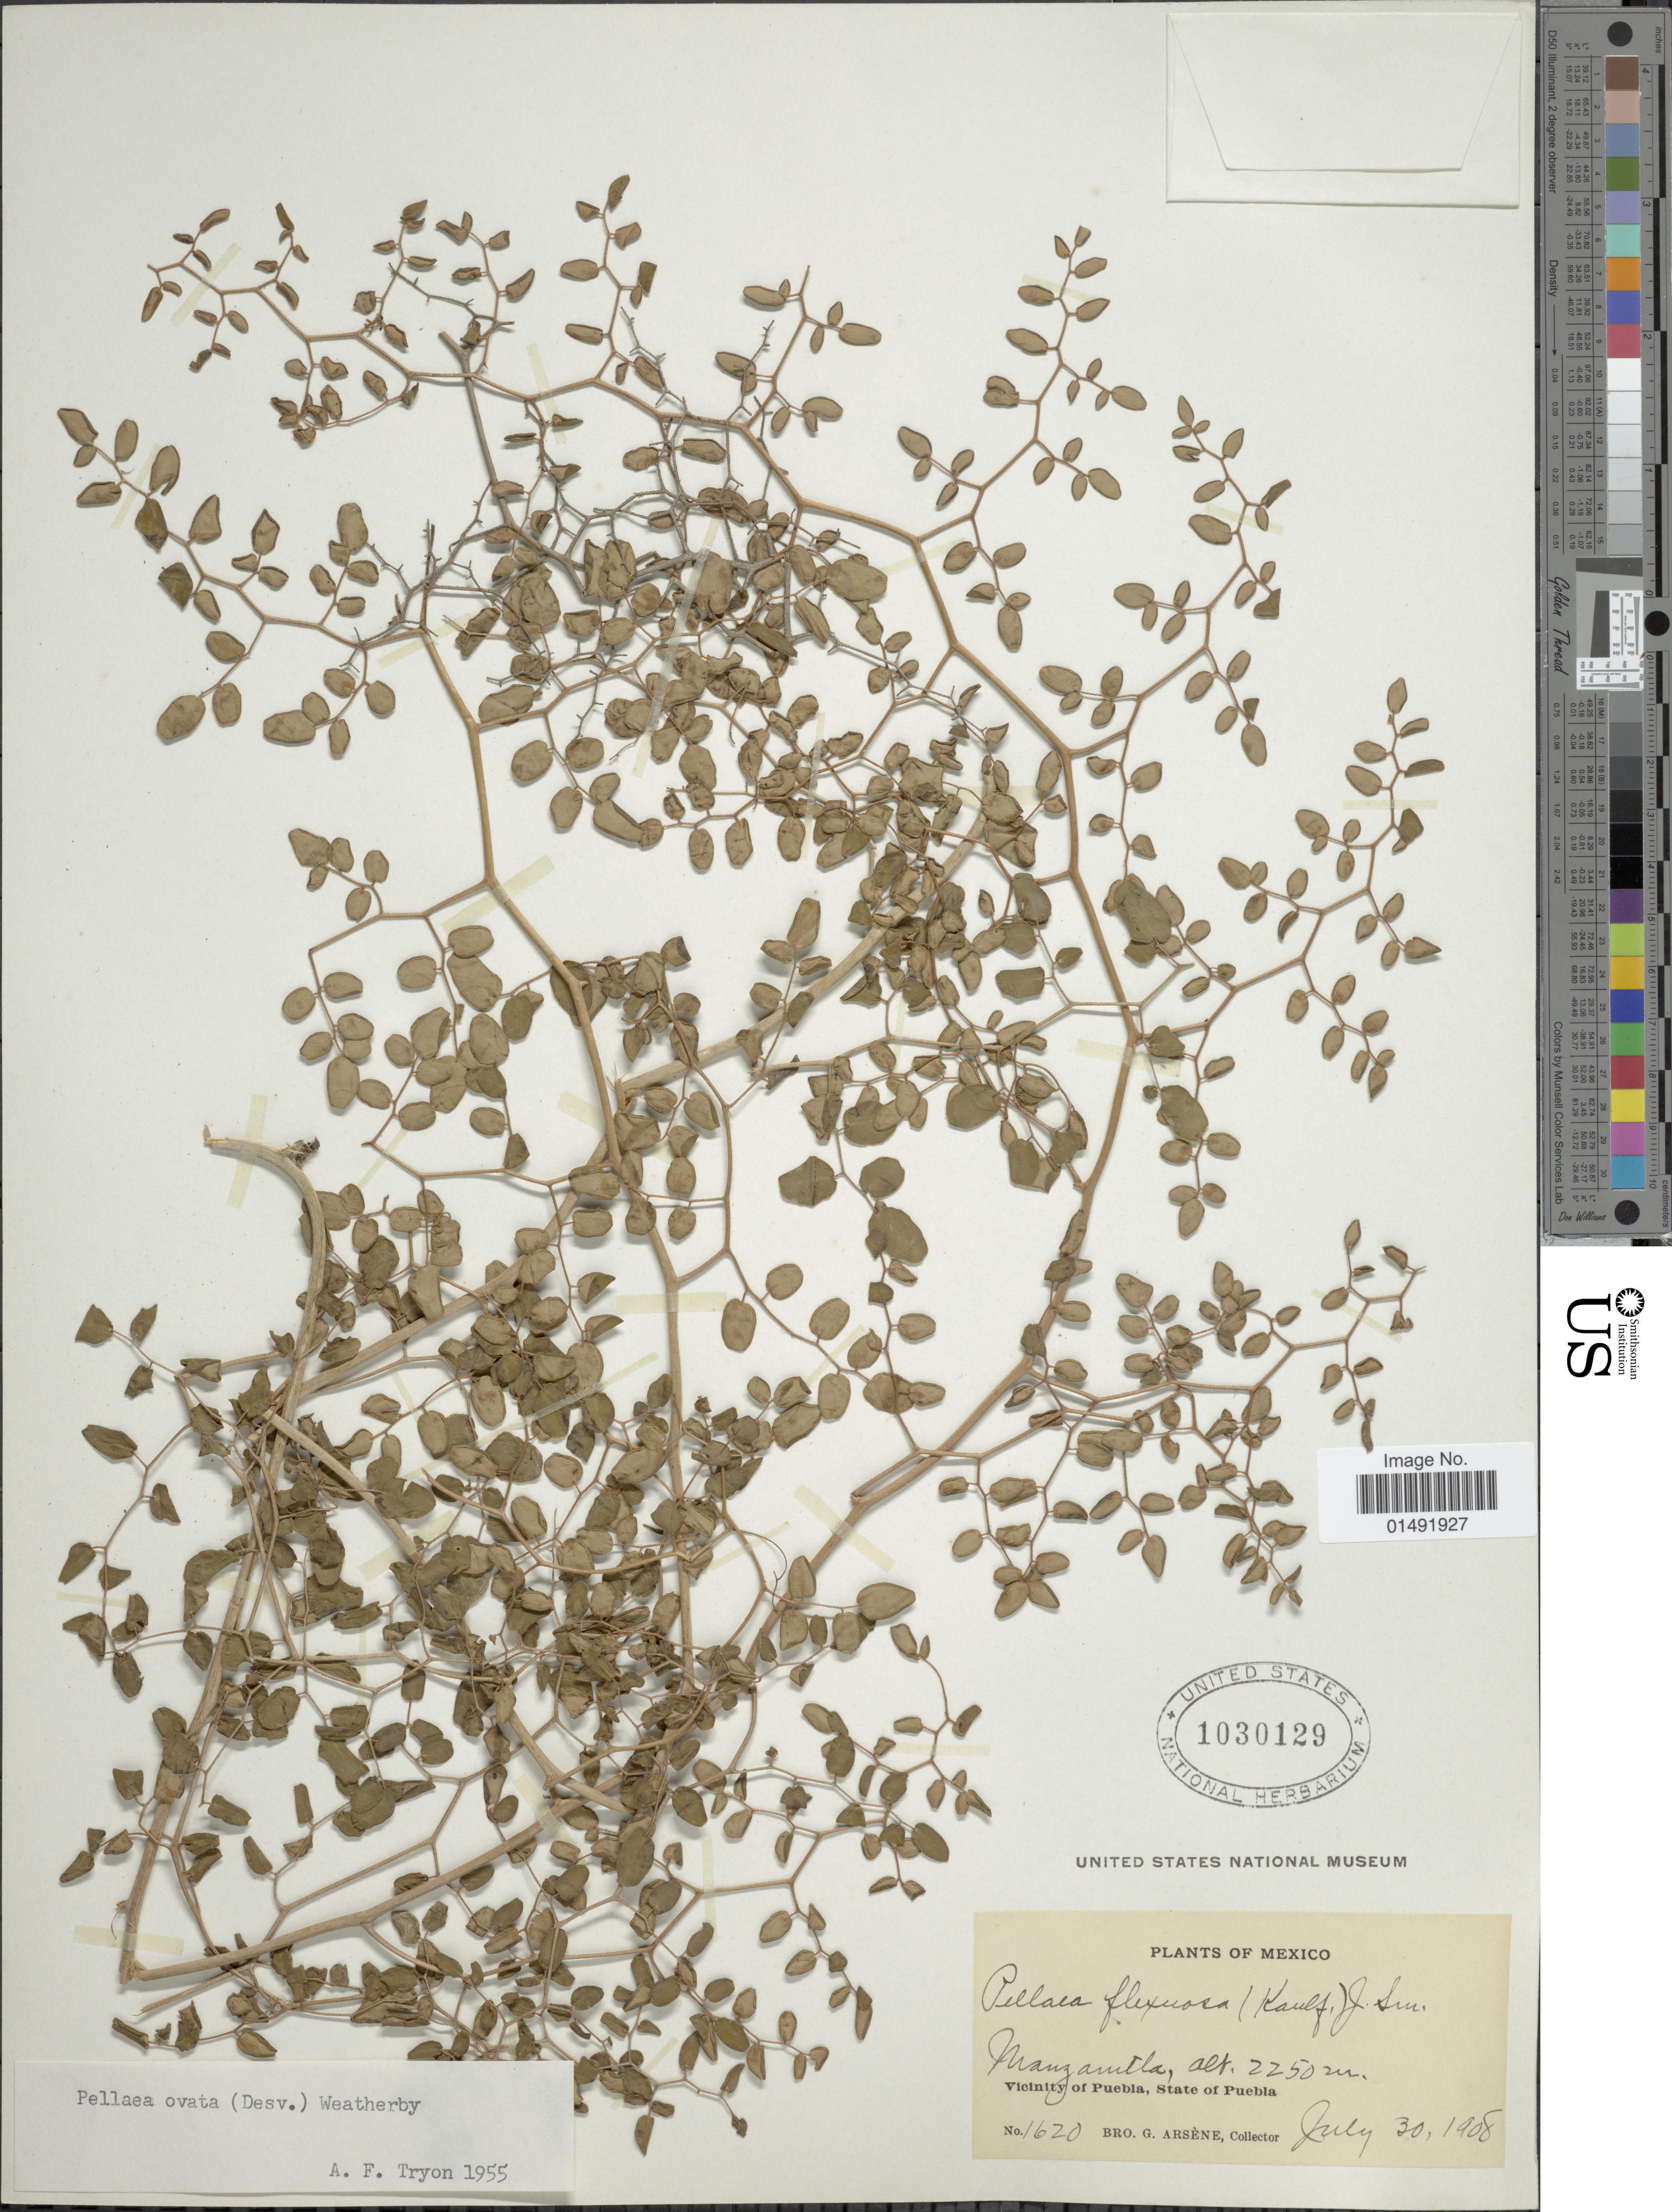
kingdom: Plantae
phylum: Tracheophyta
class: Polypodiopsida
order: Polypodiales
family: Pteridaceae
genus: Pellaea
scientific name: Pellaea ovata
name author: (Desv.) Weath.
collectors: Bro. G. Arsène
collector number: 1620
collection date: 1908-07-30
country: Mexico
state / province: Puebla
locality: Manzantla, Vicinity of Puebla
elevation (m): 2250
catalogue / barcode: US 1030129